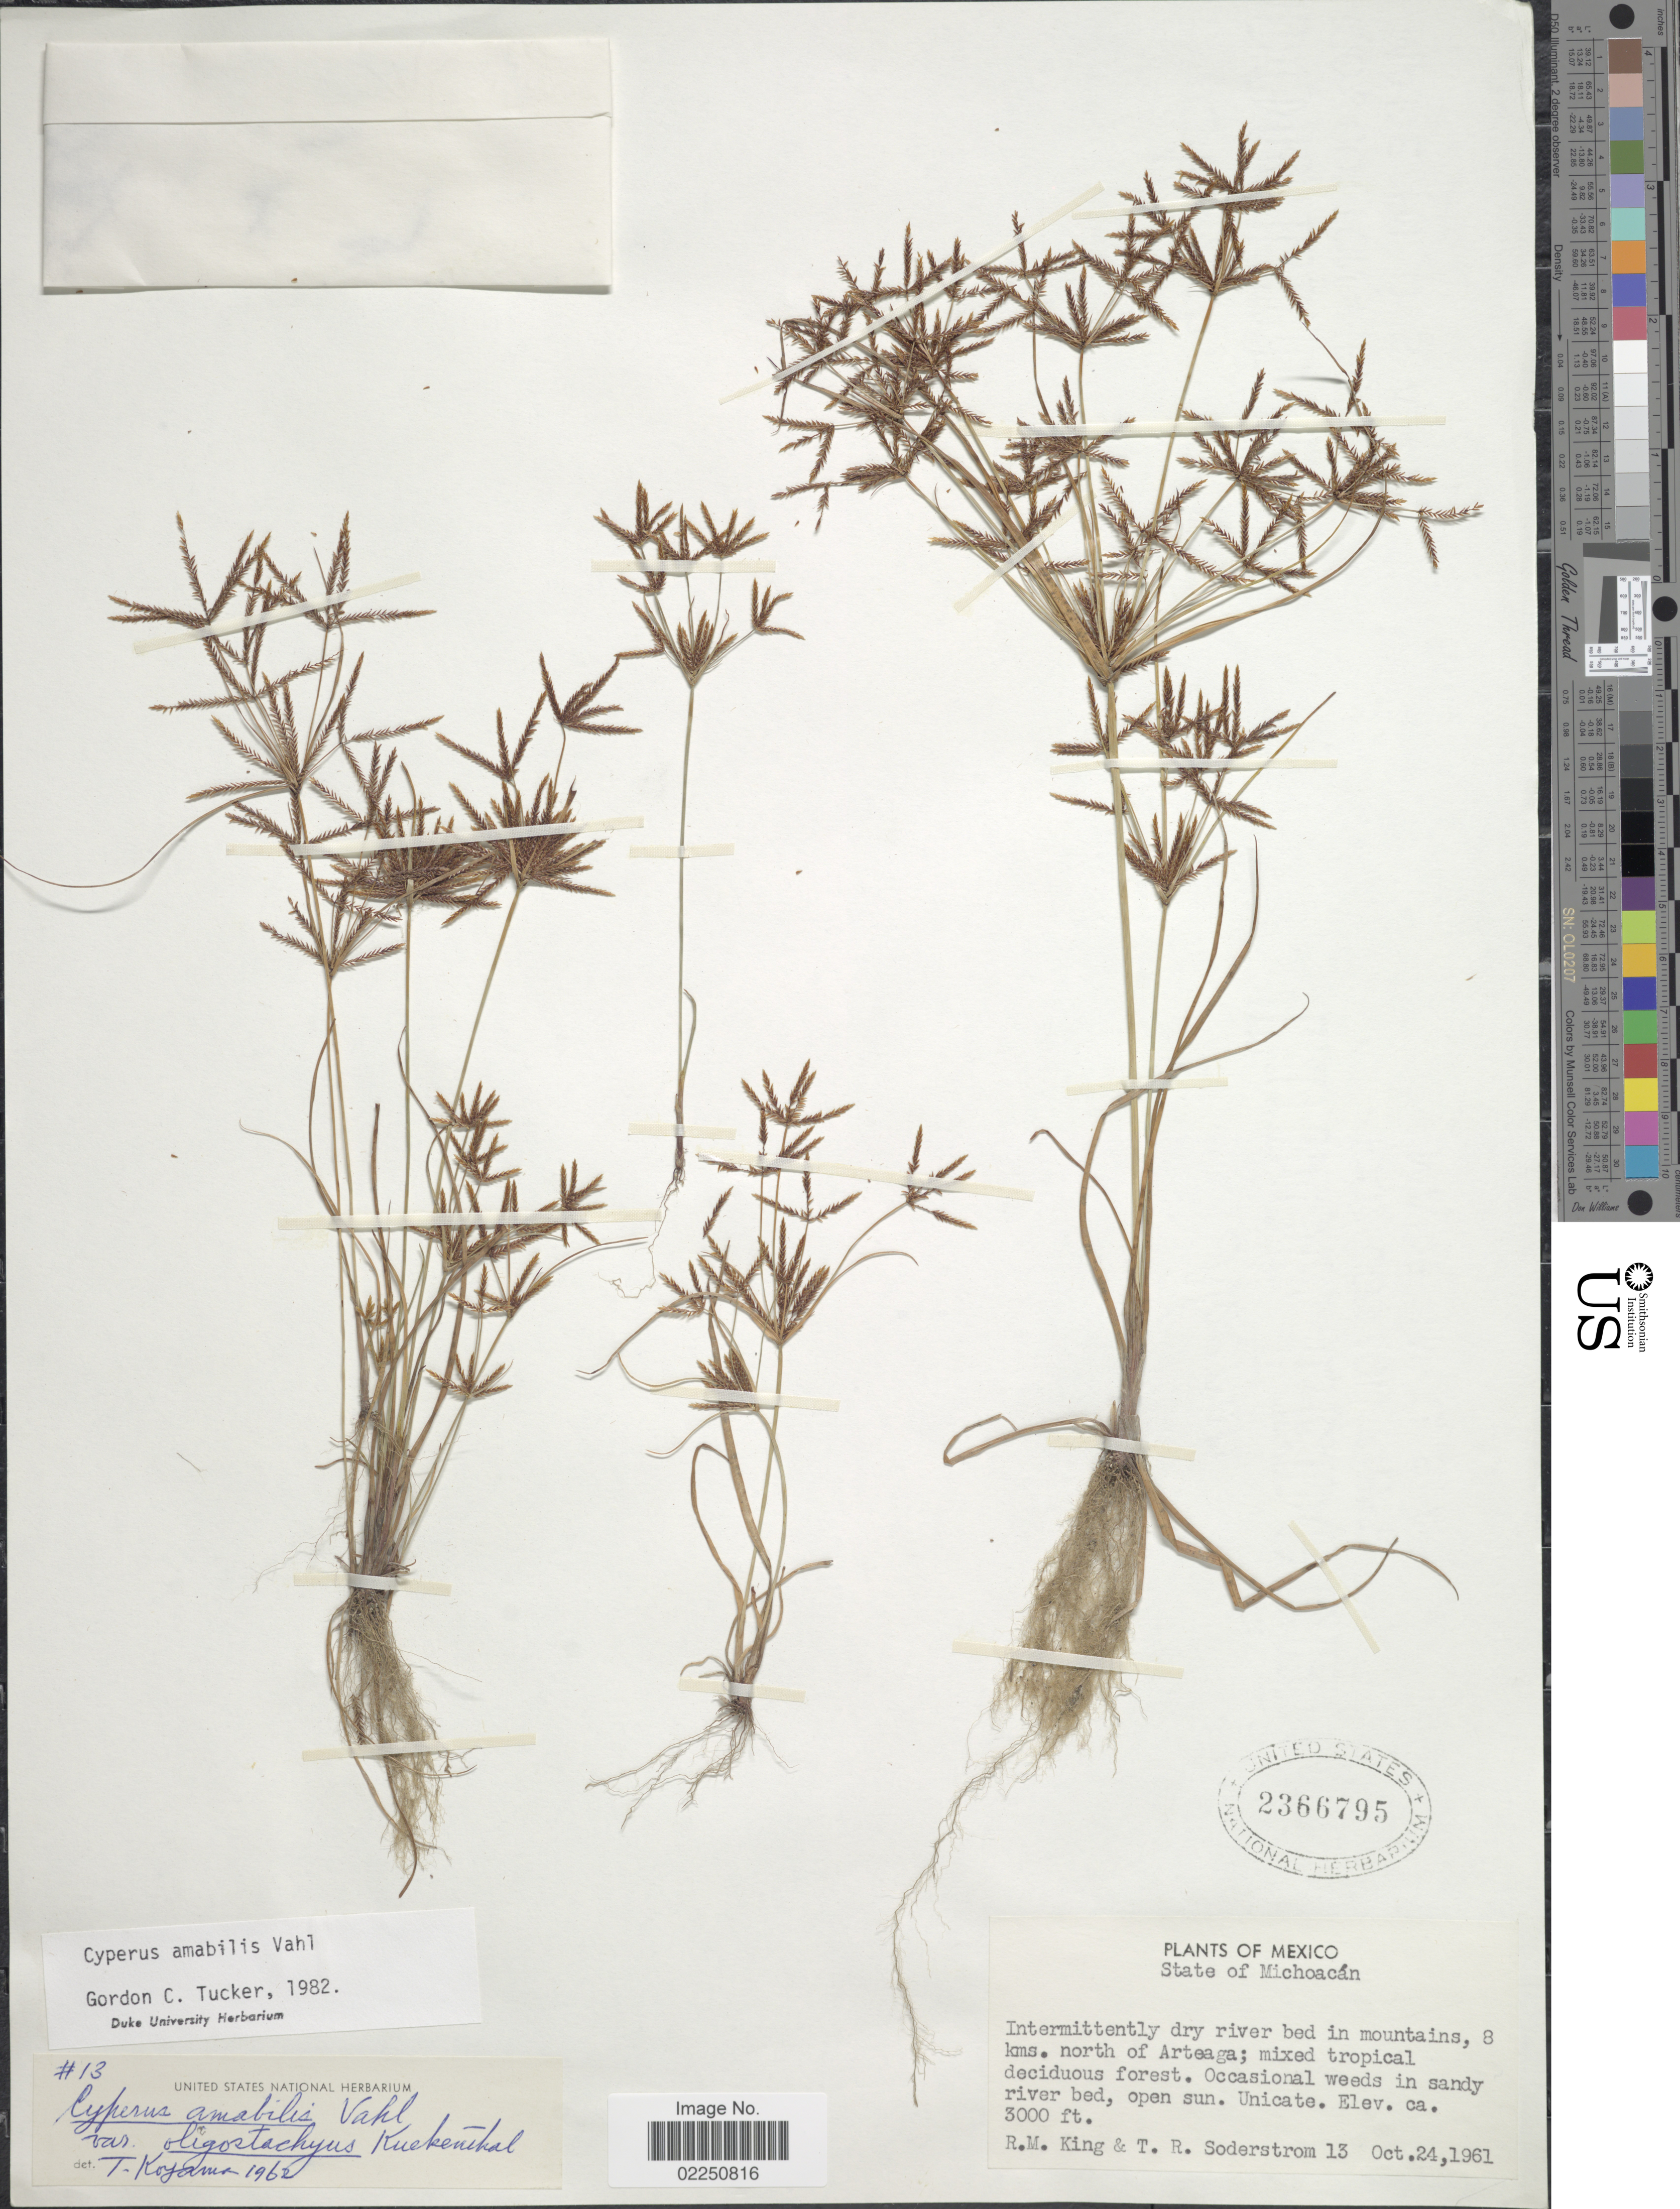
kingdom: Plantae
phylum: Tracheophyta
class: Liliopsida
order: Poales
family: Cyperaceae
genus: Cyperus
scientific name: Cyperus amabilis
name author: Vahl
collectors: R. M. King & T. R. Soderstrom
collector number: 13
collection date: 1961-10-24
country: Mexico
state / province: Michoacán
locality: Intermittently dry river bed in mountains, 8 kms. north of Arteaga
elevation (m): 914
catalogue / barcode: US 2366795